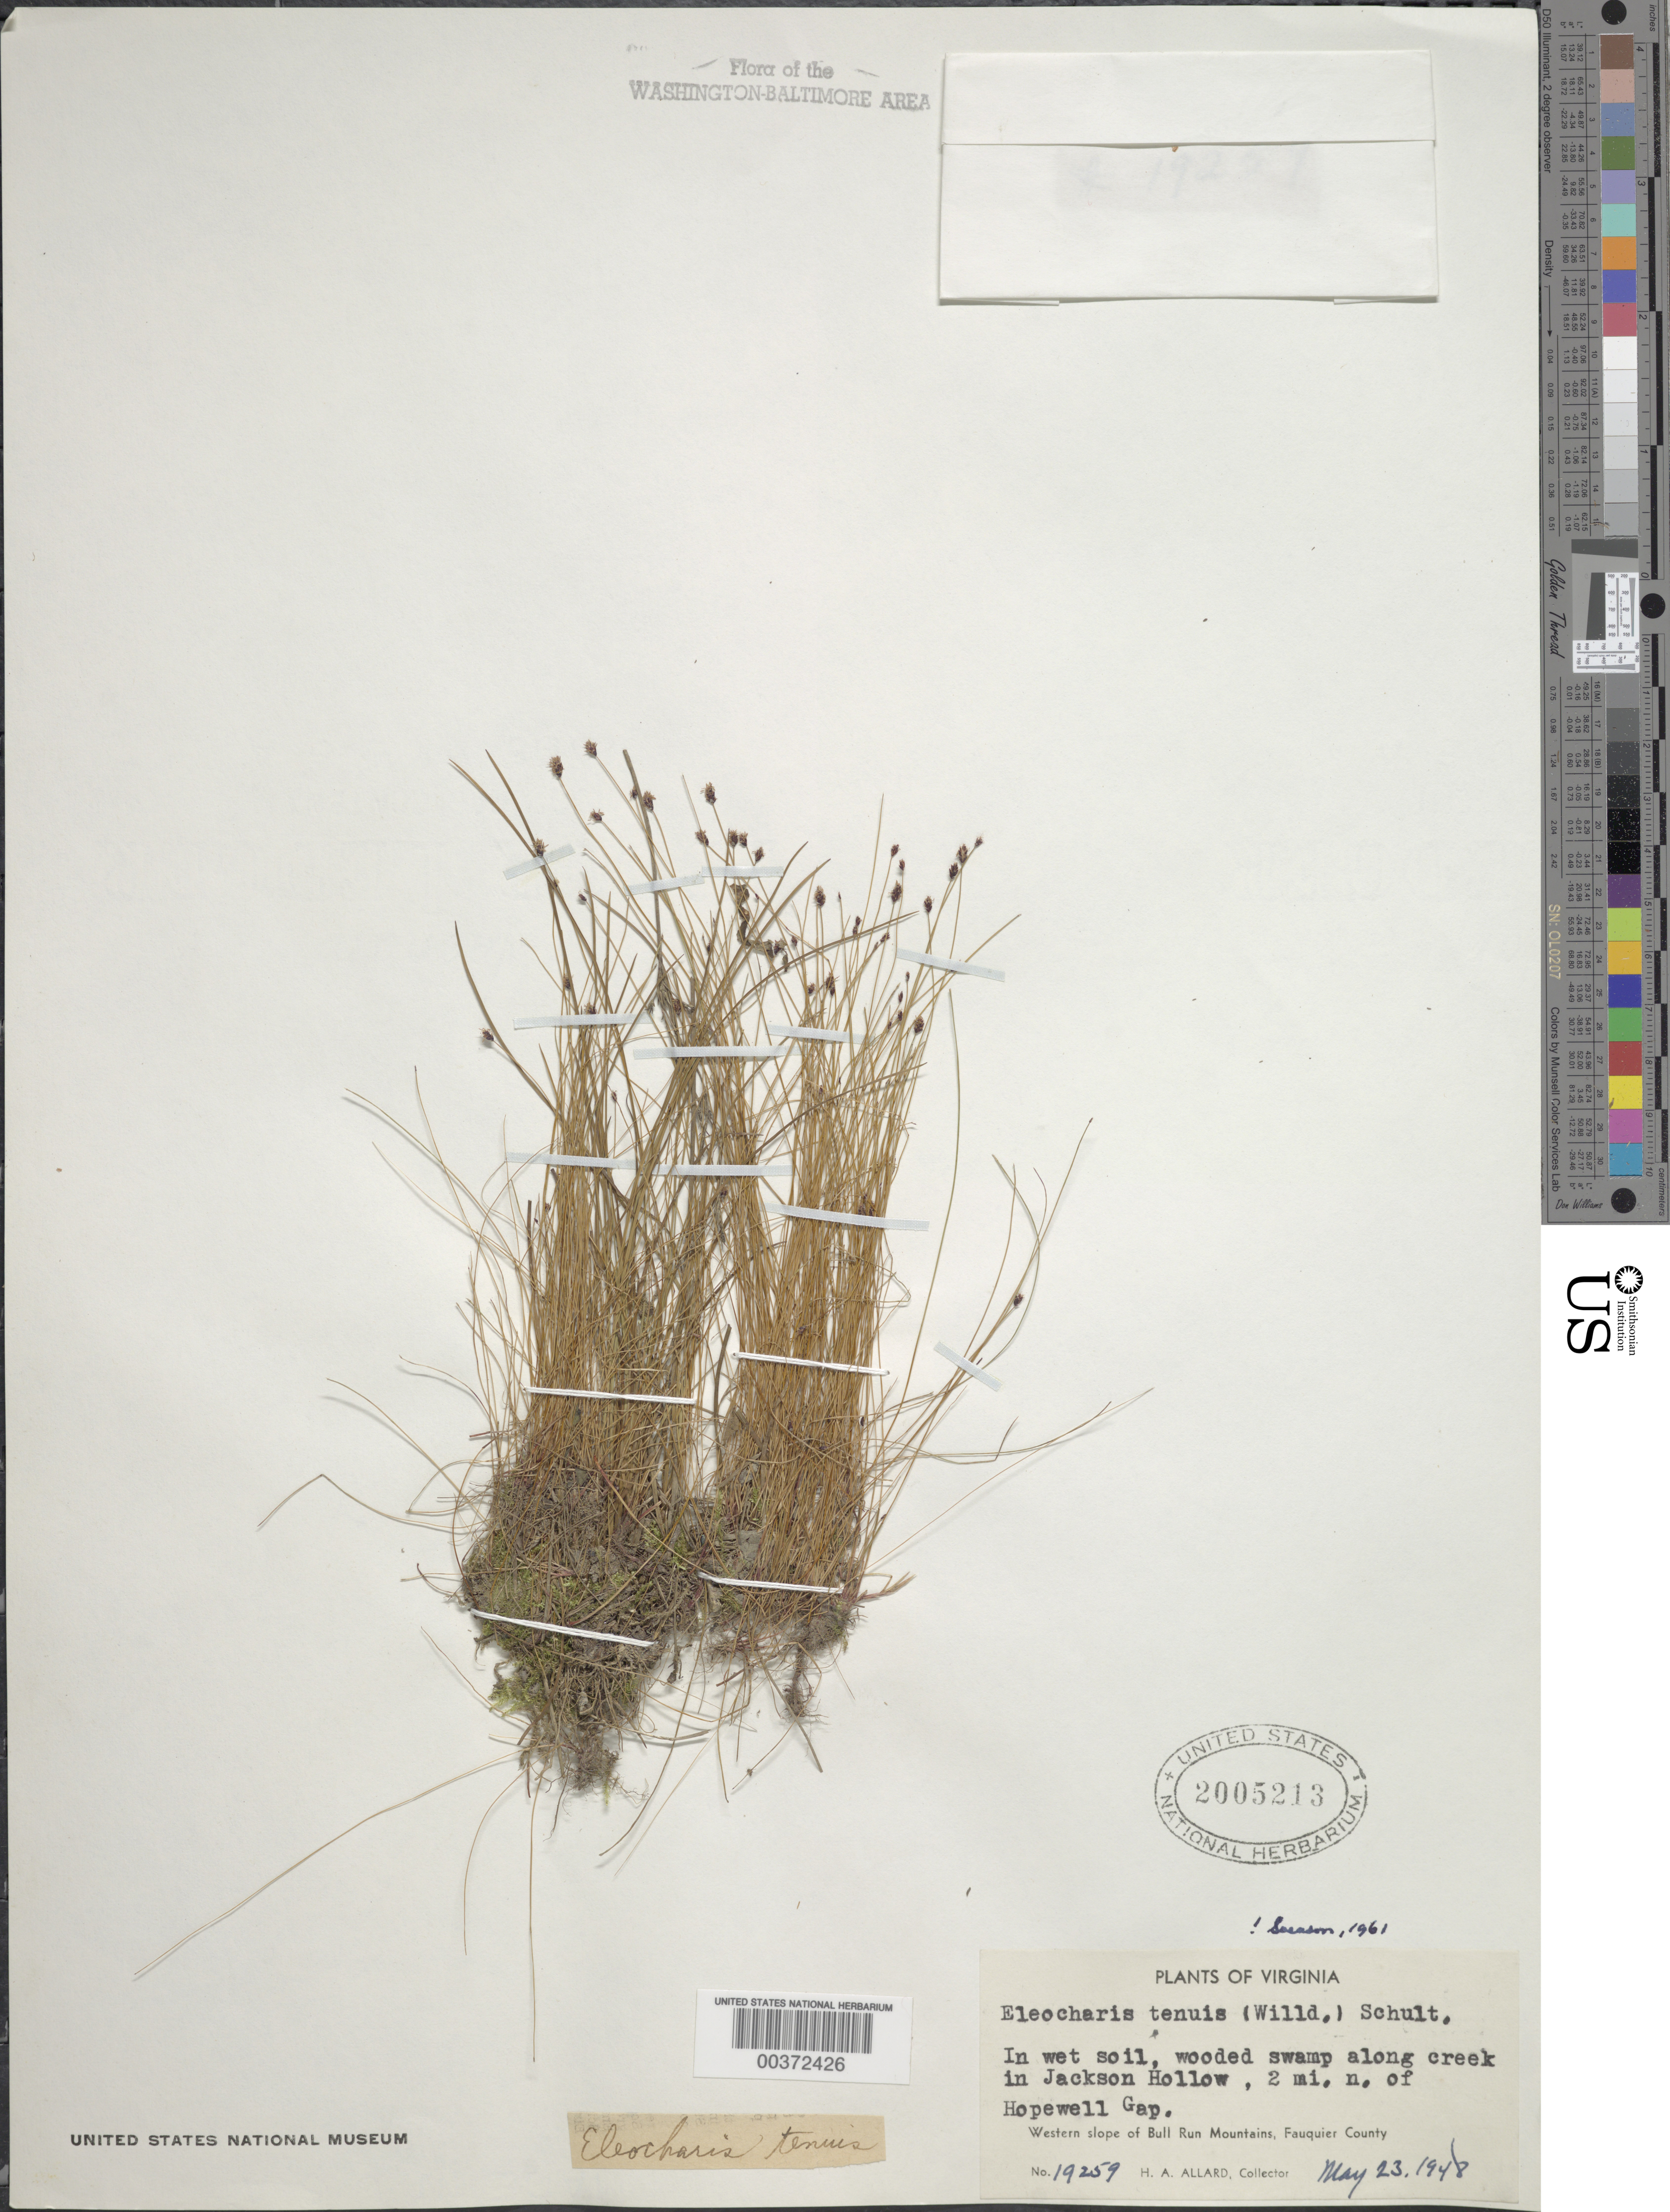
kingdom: Plantae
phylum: Tracheophyta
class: Liliopsida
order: Poales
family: Cyperaceae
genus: Eleocharis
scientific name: Eleocharis tenuis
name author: (Willd.) Schult.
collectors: H. A. Allard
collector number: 19259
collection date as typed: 23 May 1948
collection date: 1948-05-23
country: United States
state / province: Virginia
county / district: Fauquier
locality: North of Hopewell Gap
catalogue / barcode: US 2005213